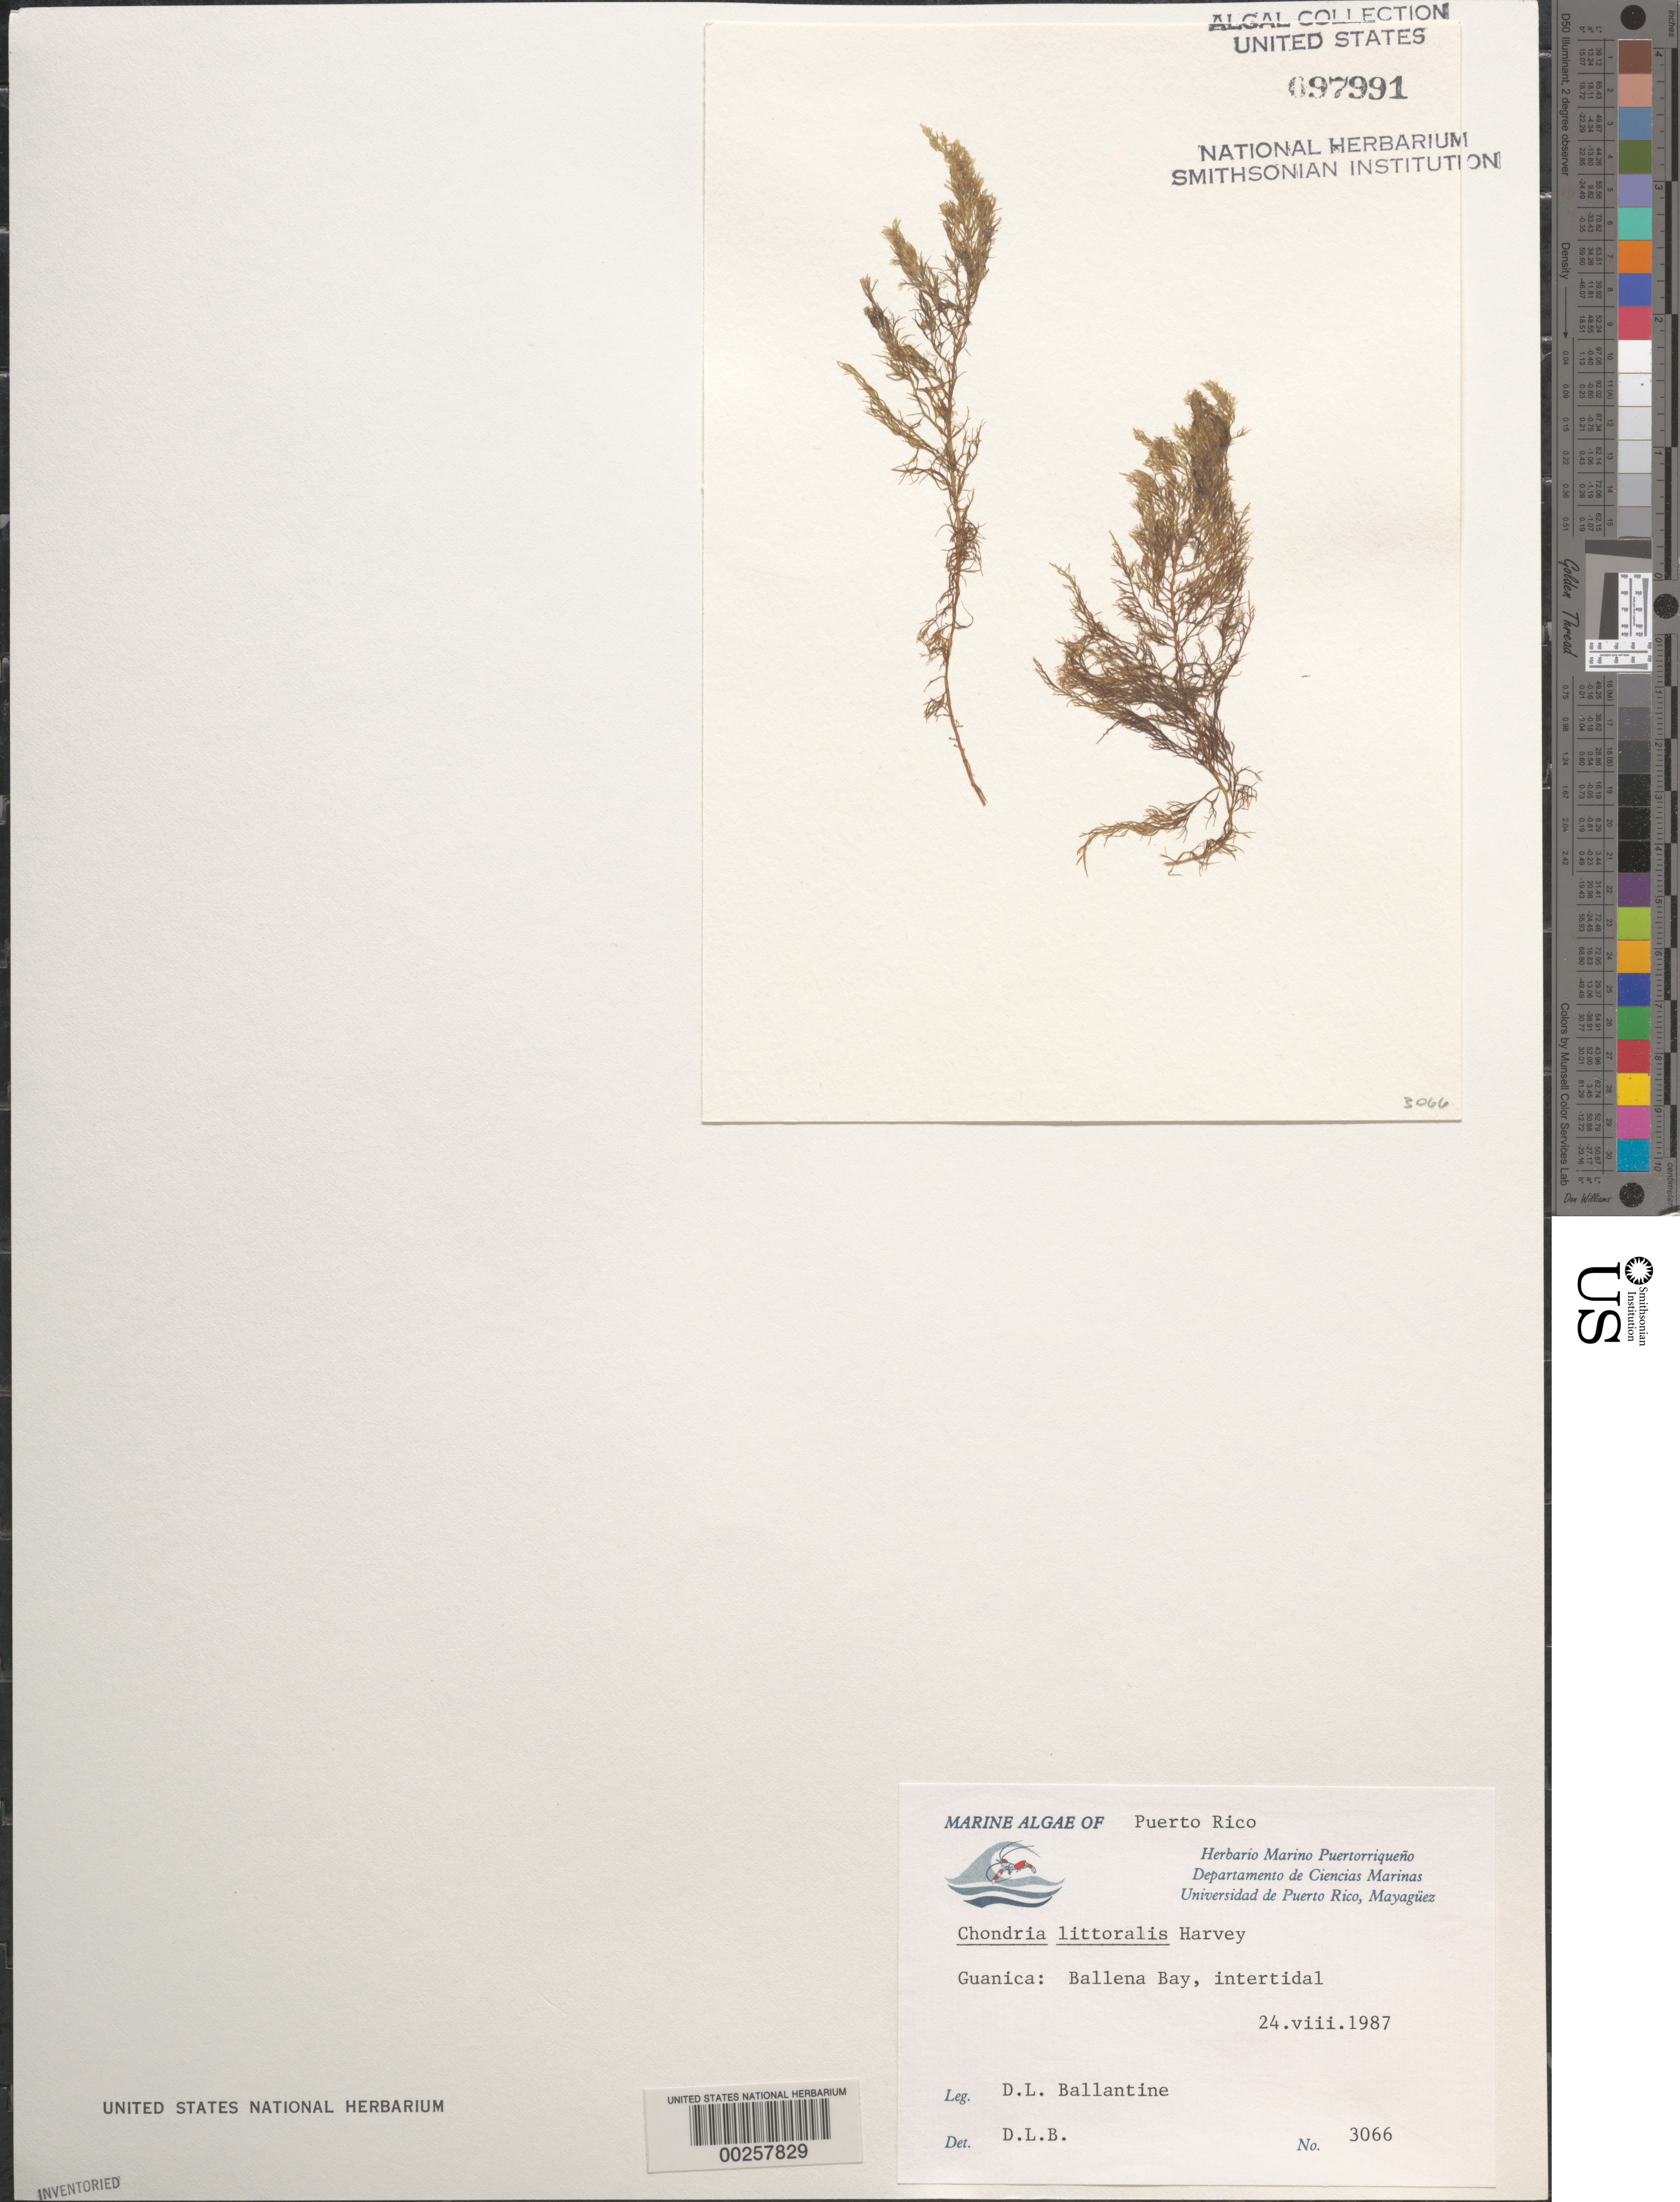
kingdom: Plantae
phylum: Rhodophyta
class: Florideophyceae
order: Ceramiales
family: Rhodomelaceae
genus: Chondria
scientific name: Chondria littoralis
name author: Harv.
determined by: Ballantine, D. L.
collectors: D.L. Ballantine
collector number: DLB 3066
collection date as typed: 24 Aug 1987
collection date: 1987-02-25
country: Guadeloupe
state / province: Grande Terre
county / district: Petit Havre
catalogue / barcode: US 97991